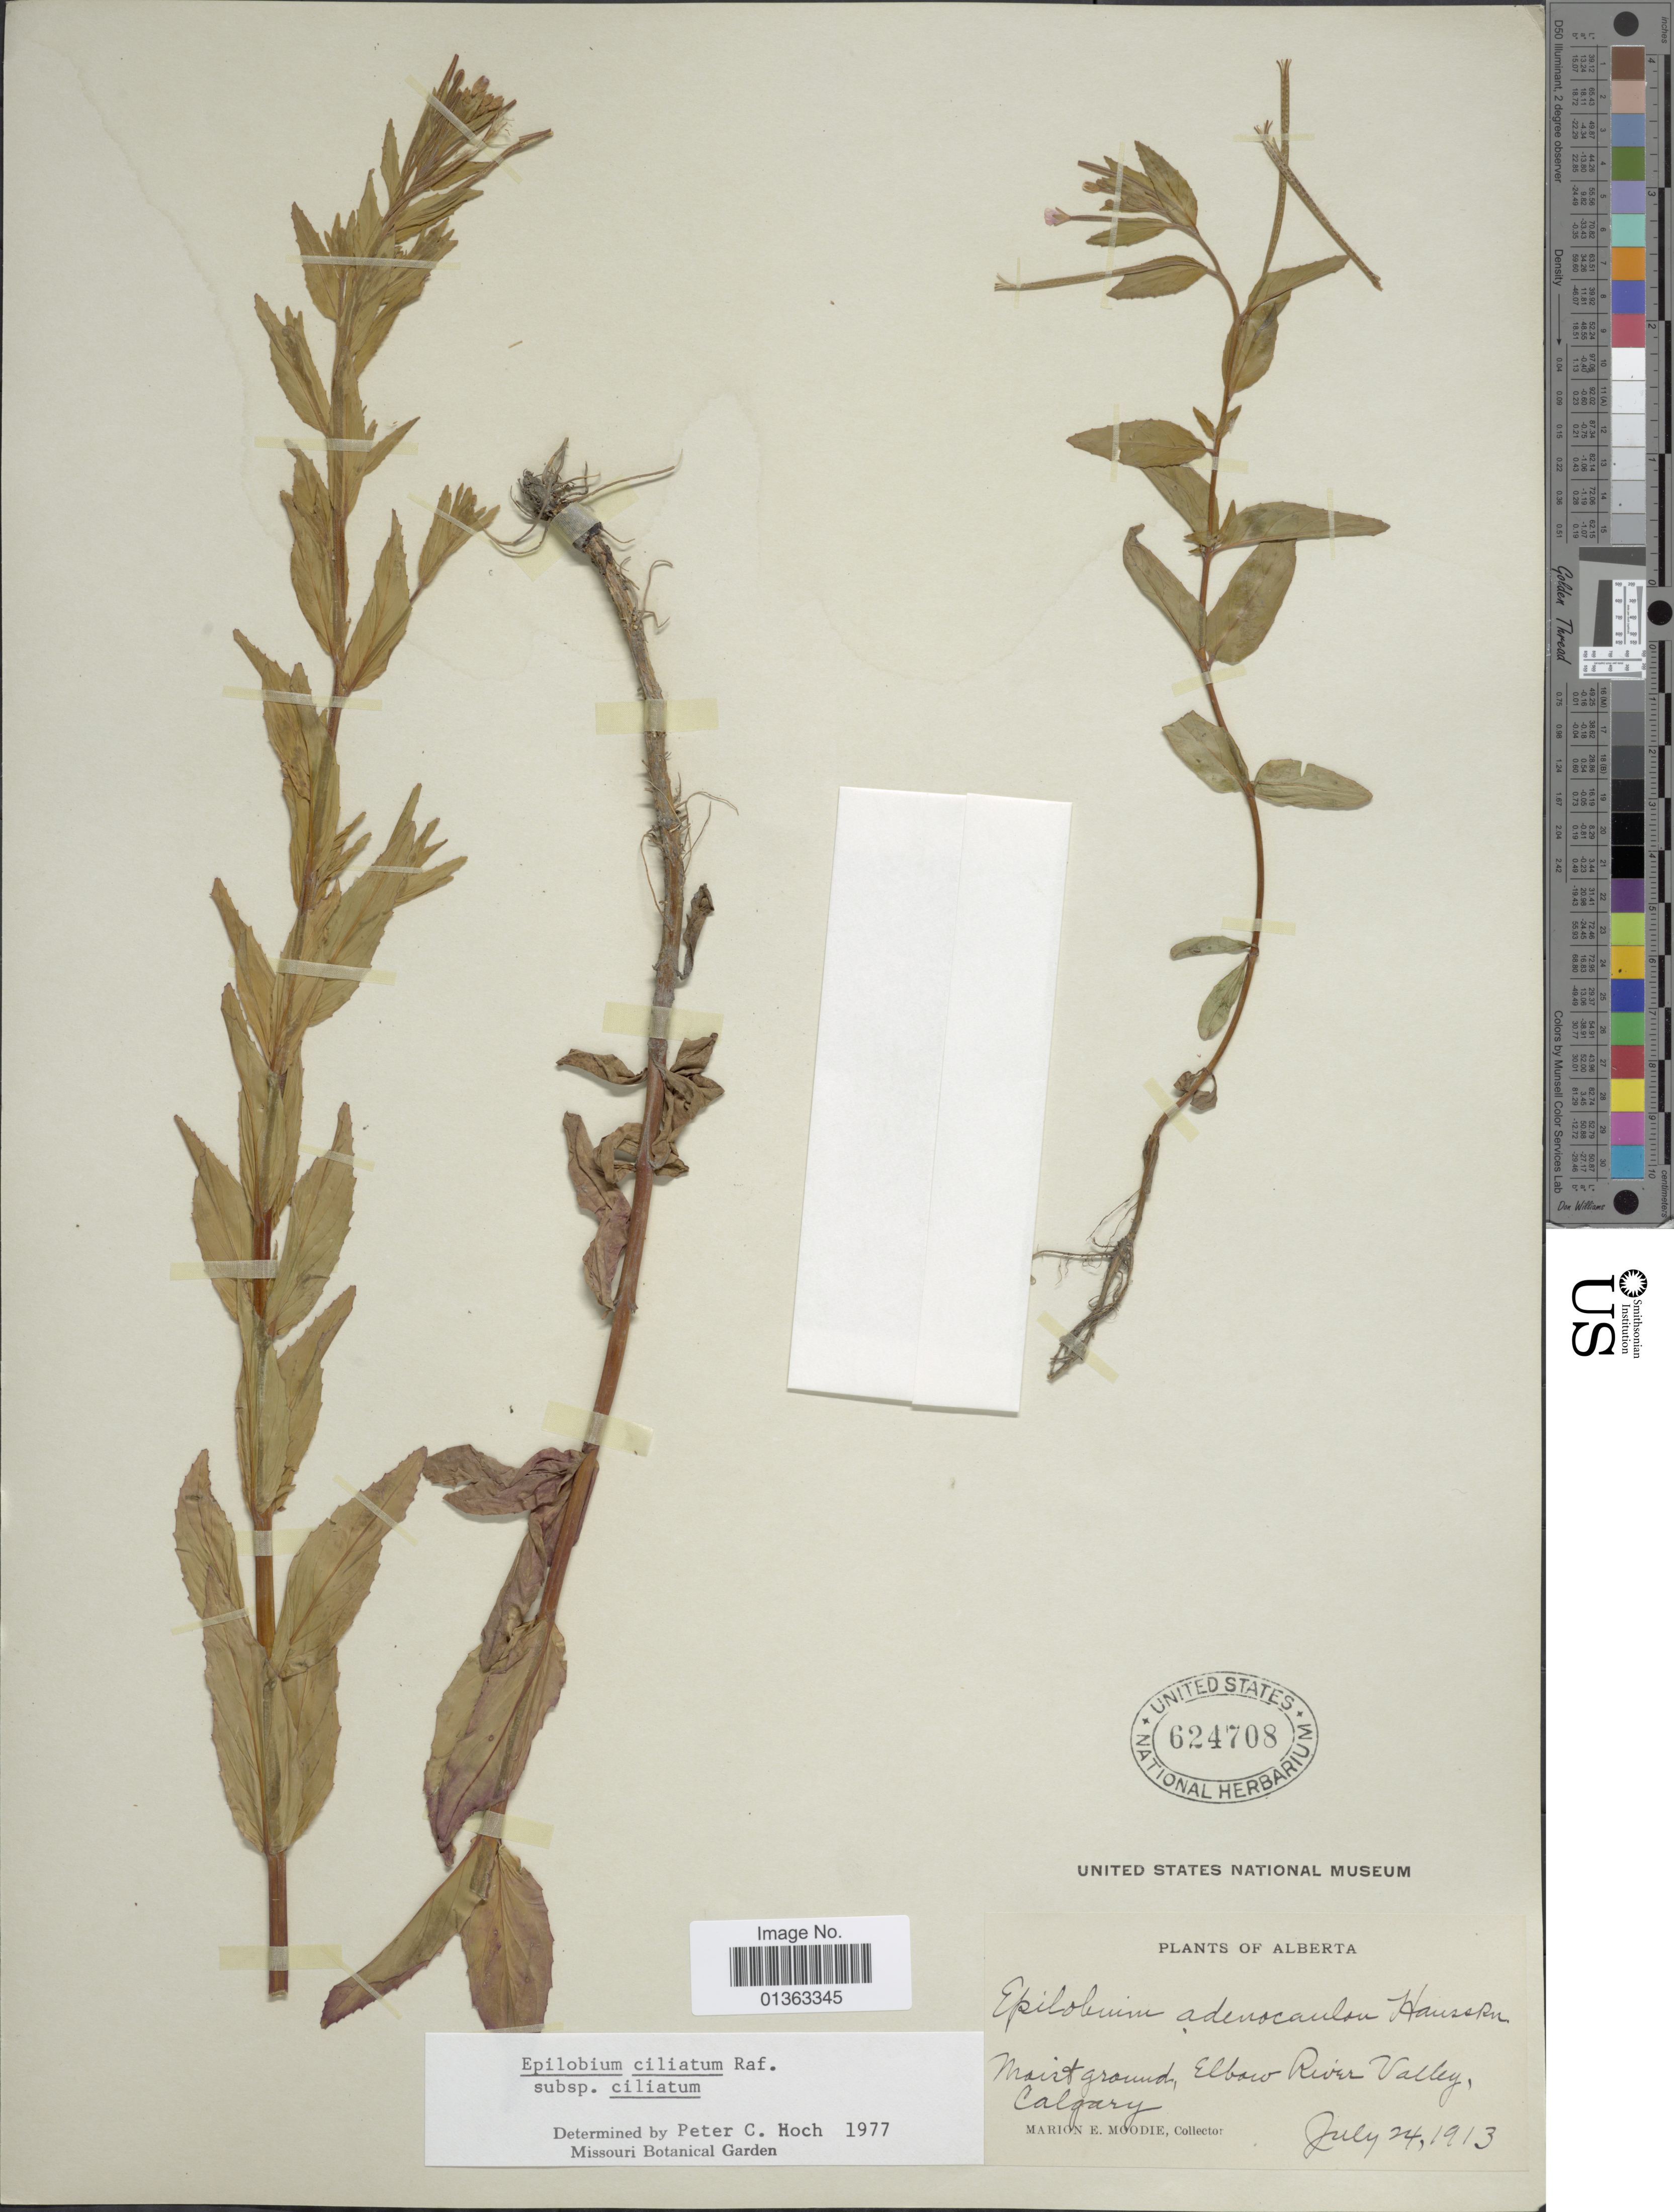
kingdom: Plantae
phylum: Tracheophyta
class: Magnoliopsida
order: Myrtales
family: Onagraceae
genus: Epilobium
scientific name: Epilobium ciliatum subsp. ciliatum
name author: Raf.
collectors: M. E. Moodie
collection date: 1913-07-24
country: Canada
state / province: Alberta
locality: Moist ground, Elbow River Valley, Calgary.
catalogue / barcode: US 624708